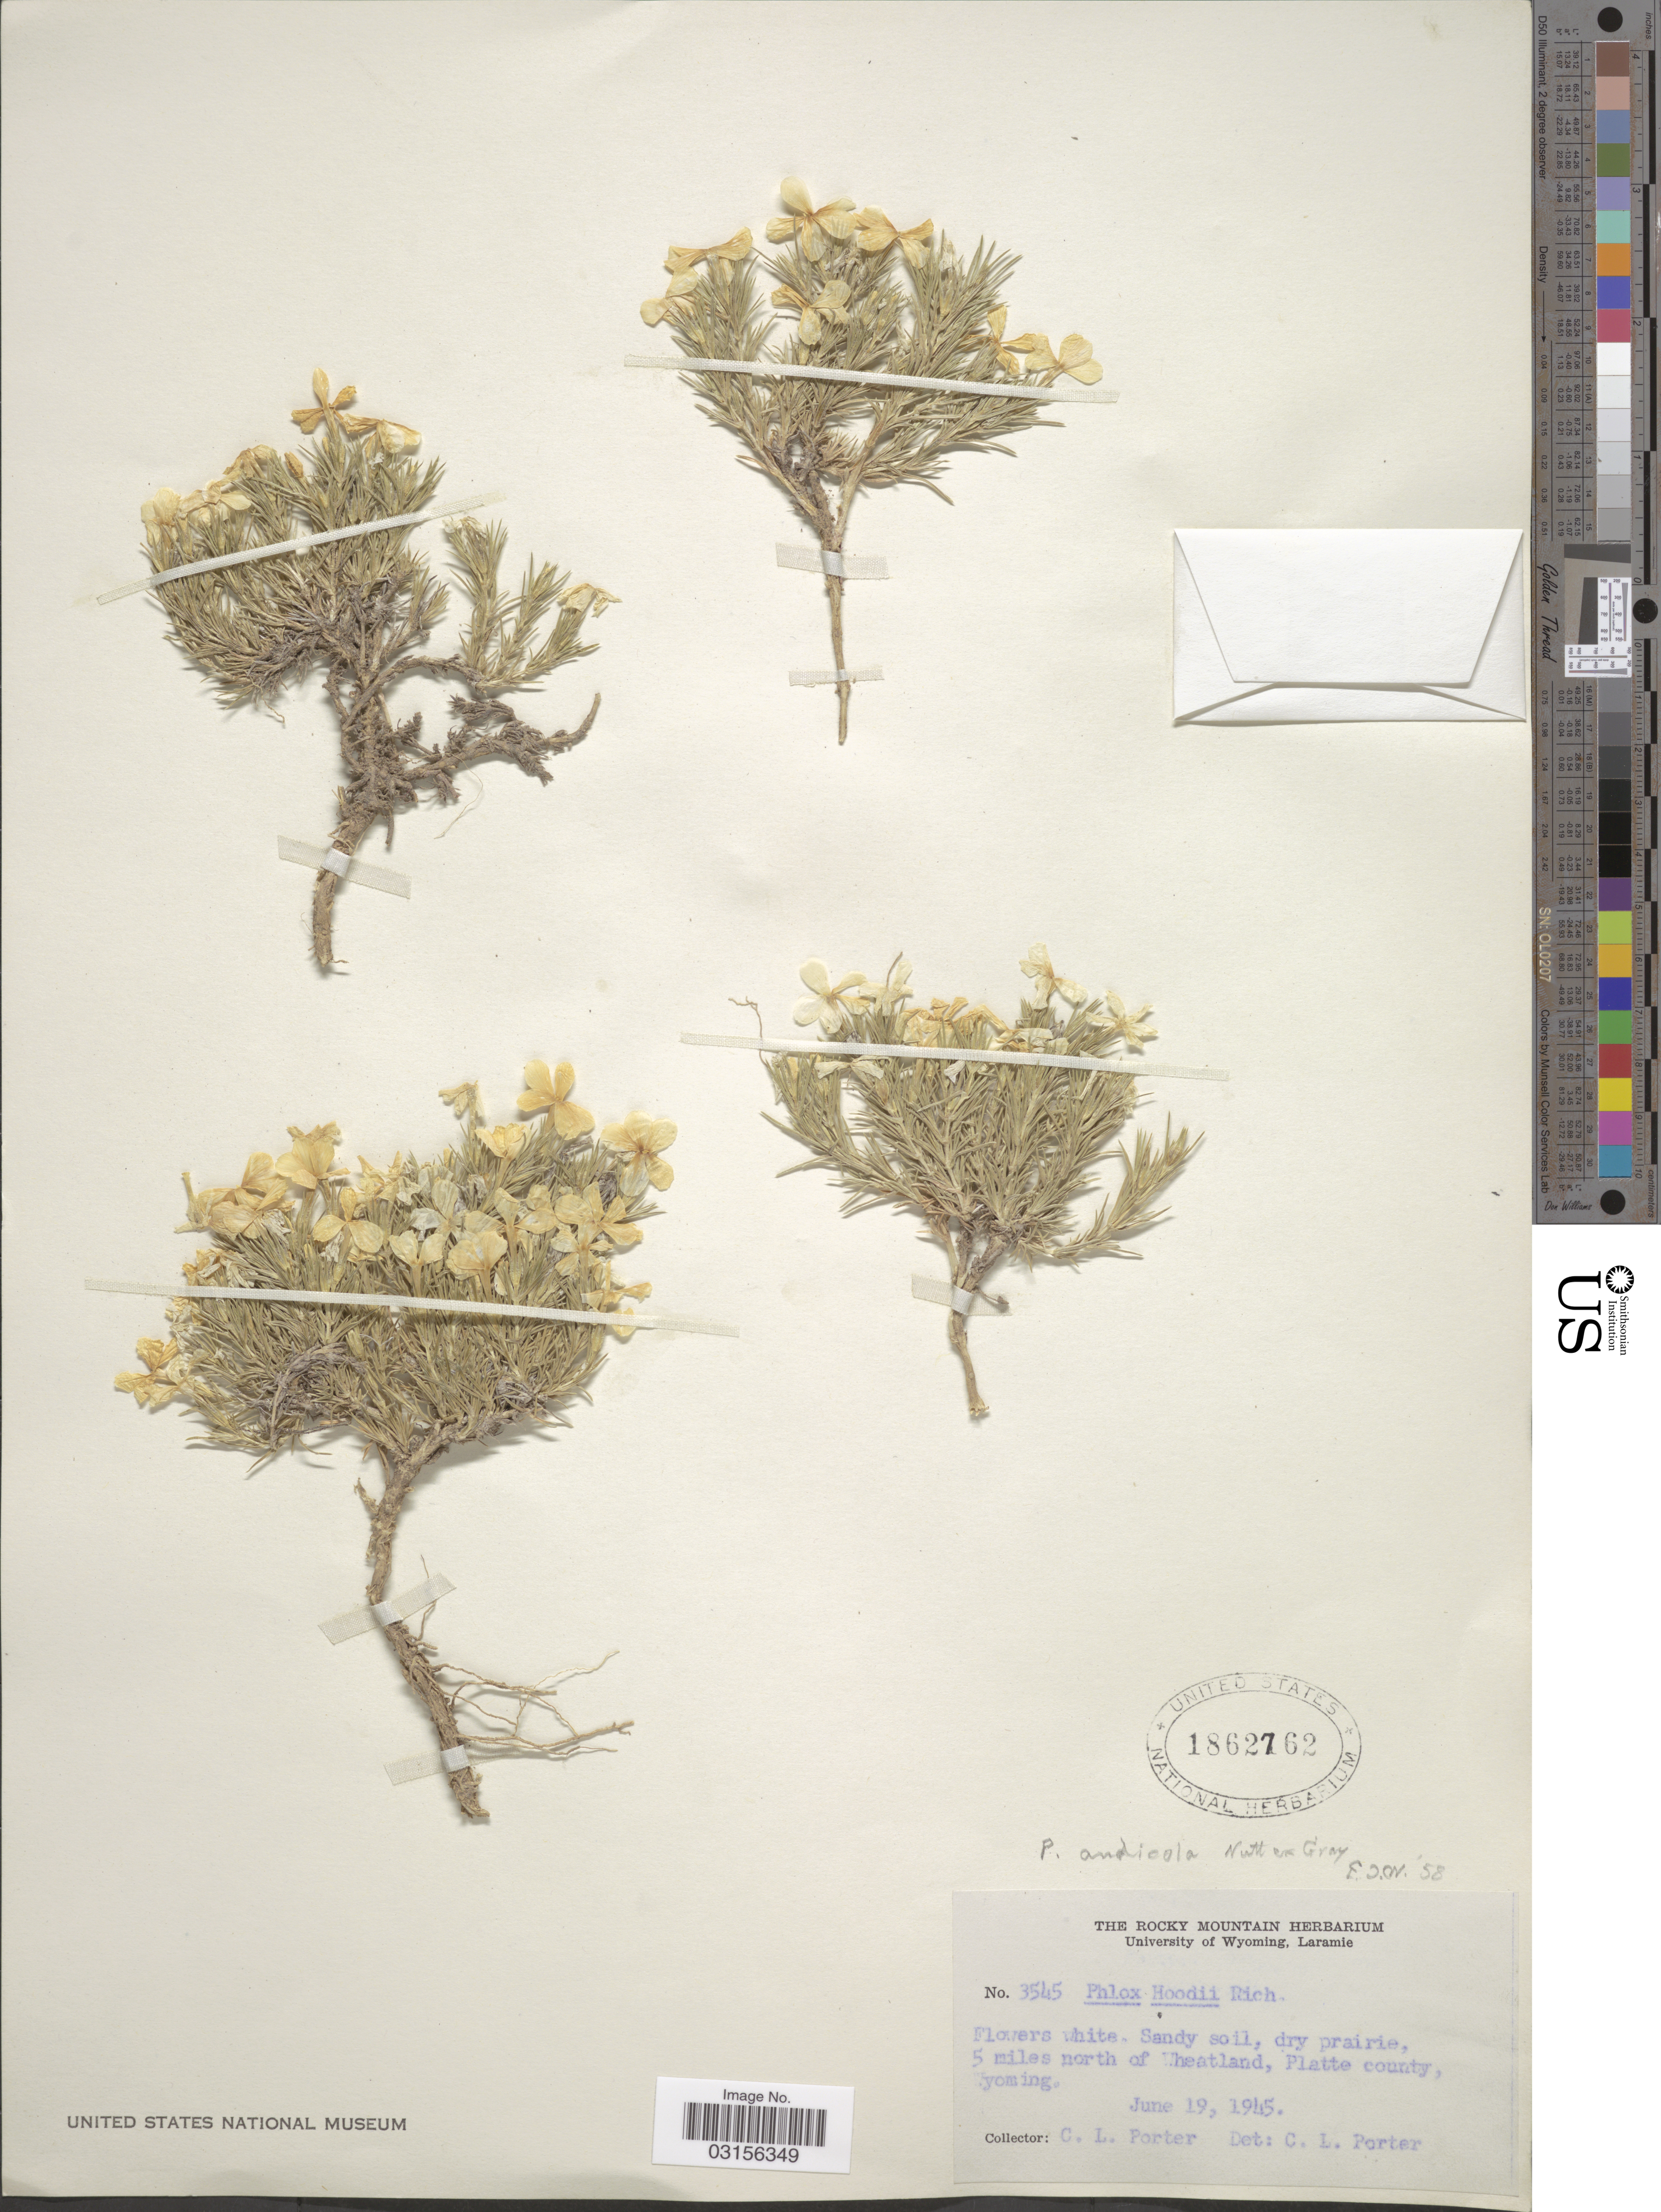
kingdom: Plantae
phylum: Tracheophyta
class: Magnoliopsida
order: Ericales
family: Polemoniaceae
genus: Phlox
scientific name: Phlox andicola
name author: (Britton) E.E. Nelson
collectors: C. L. Porter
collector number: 3545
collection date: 1945-06-19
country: United States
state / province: Wyoming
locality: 5 miles north of Wheatland, Platte County.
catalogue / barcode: US 1862762